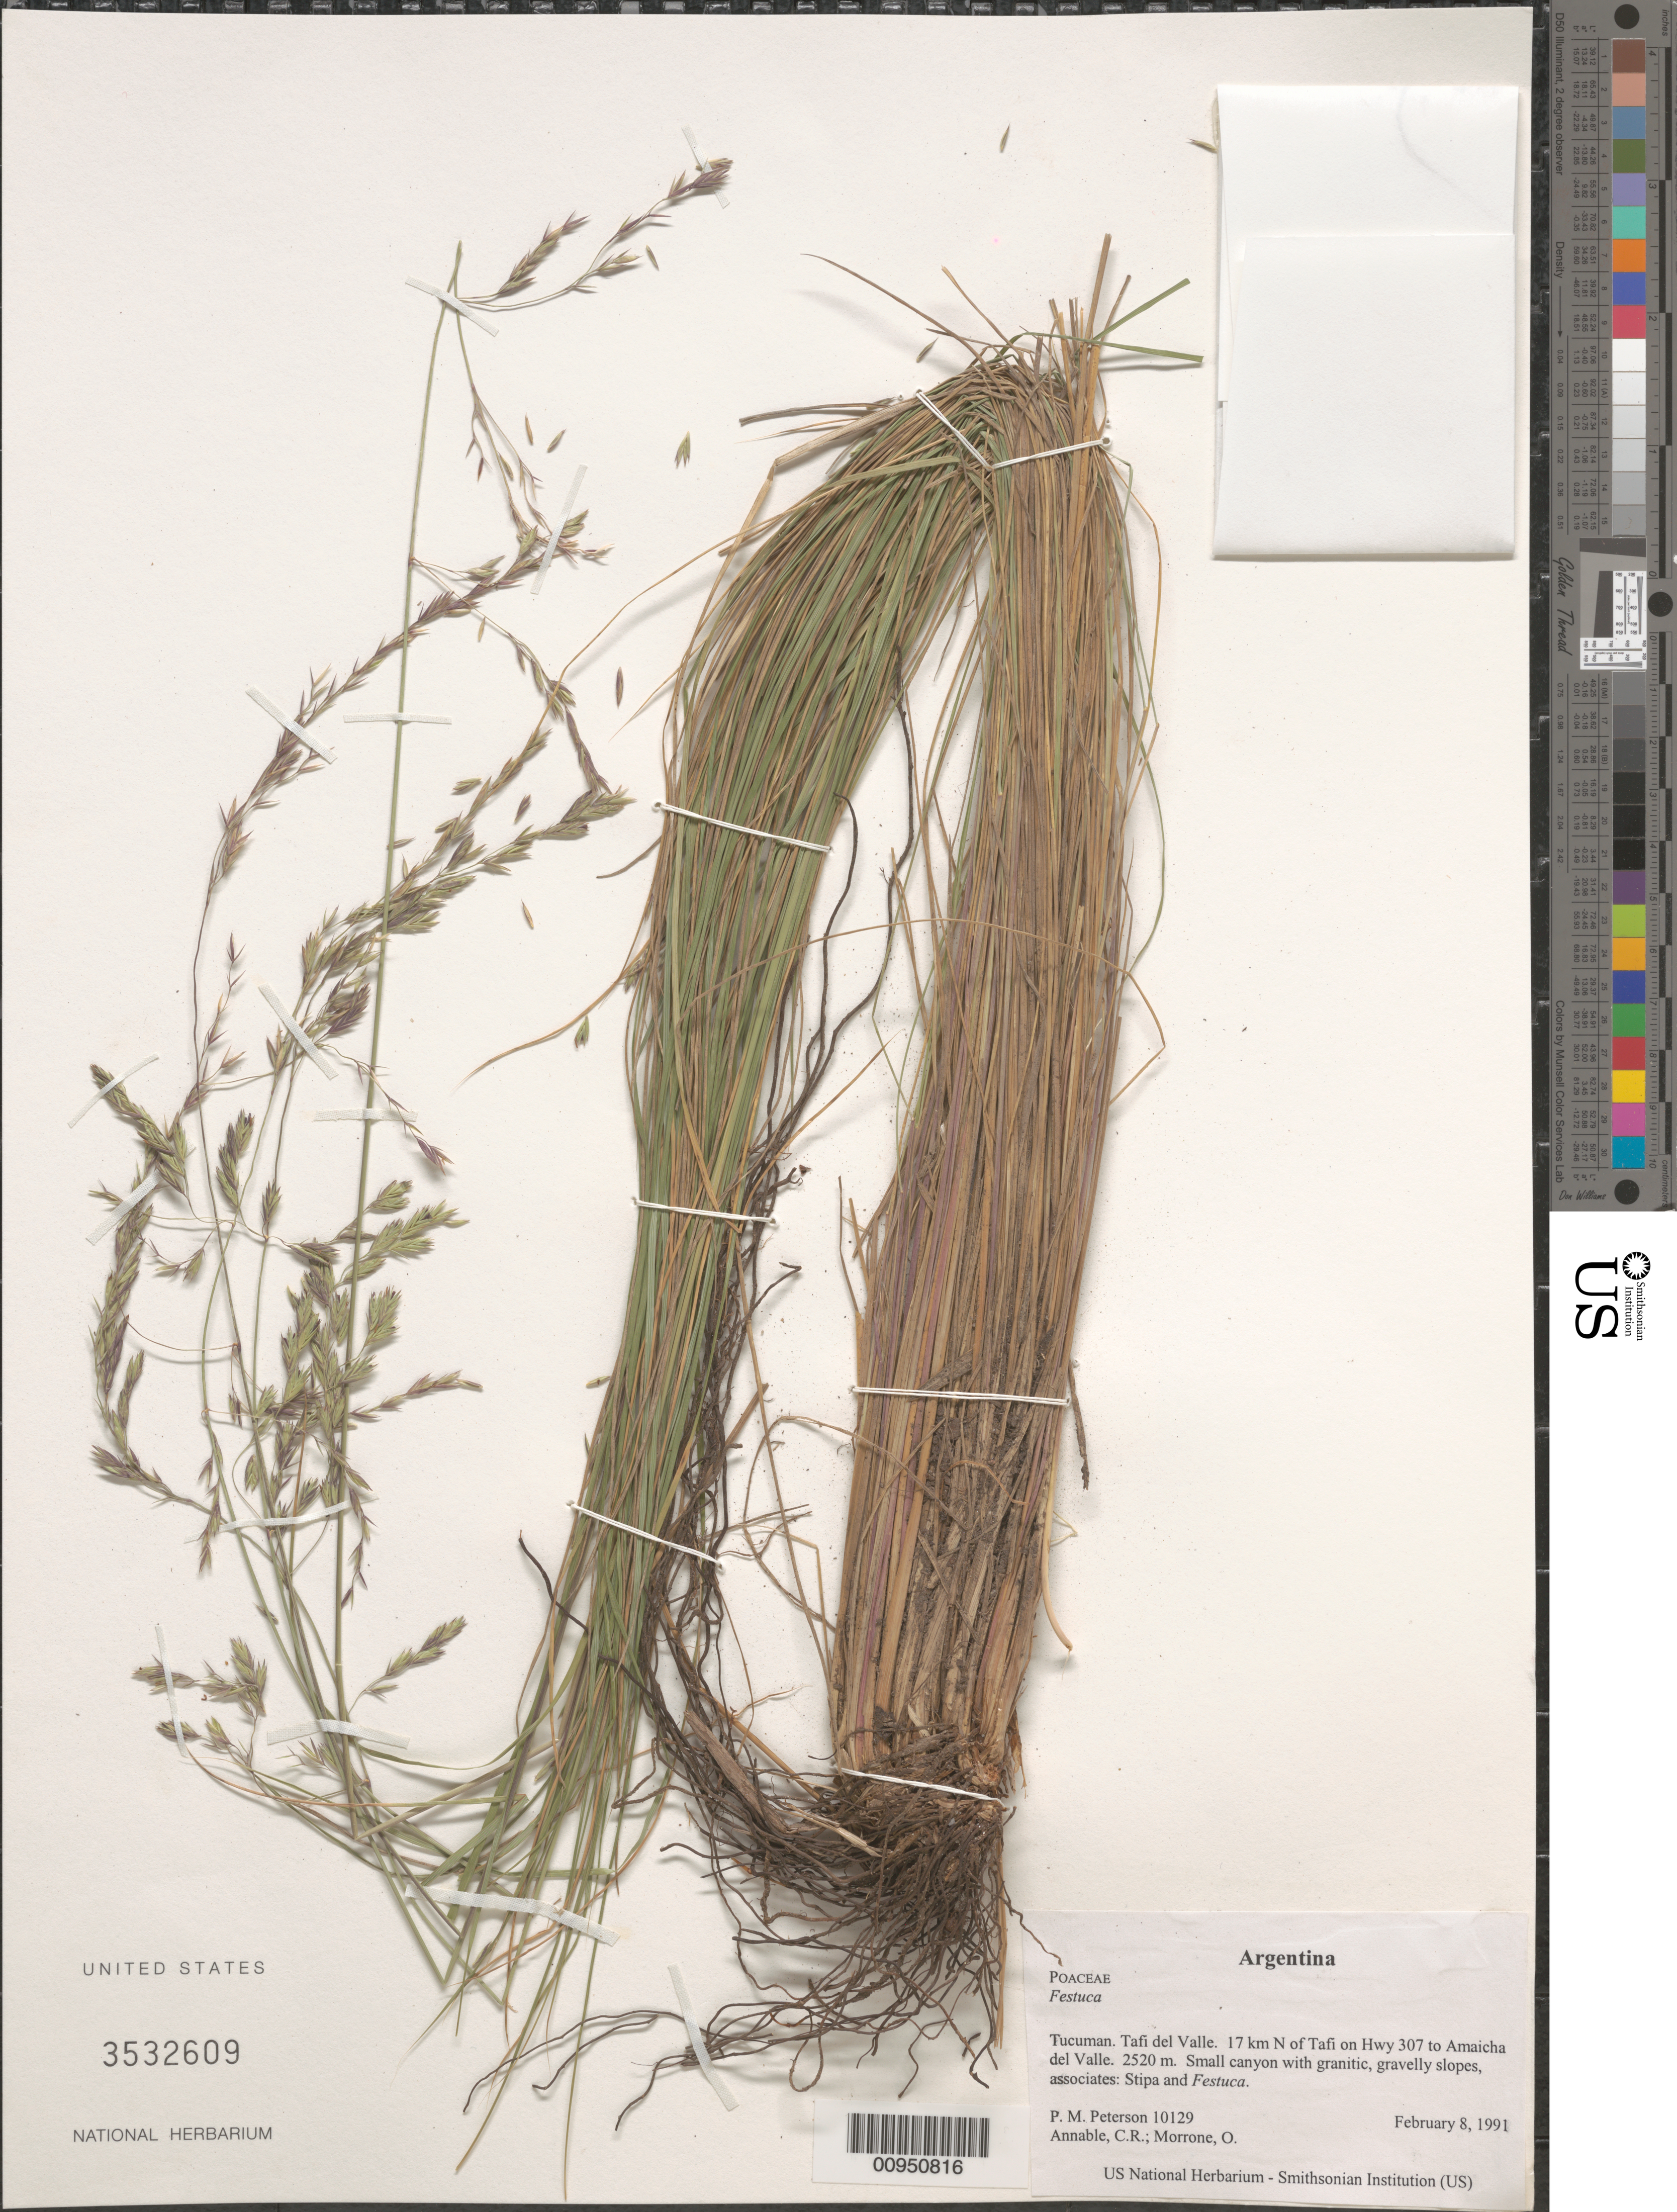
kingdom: Plantae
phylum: Tracheophyta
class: Liliopsida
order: Poales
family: Poaceae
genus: Festuca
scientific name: Festuca sp.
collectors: P. M. Peterson, C. R. Annable & O. N. Morrone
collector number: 10129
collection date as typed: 08 Feb 1991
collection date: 1991-02-08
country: Argentina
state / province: Tucuman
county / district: Tafi del Valle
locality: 17 km N of Tafi on Hwy 307 to Amaicha del Valle.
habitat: Small canyon with granitic, gravelly slopes, associates: Stipa and Festuca.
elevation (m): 2520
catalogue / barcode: US 3532609